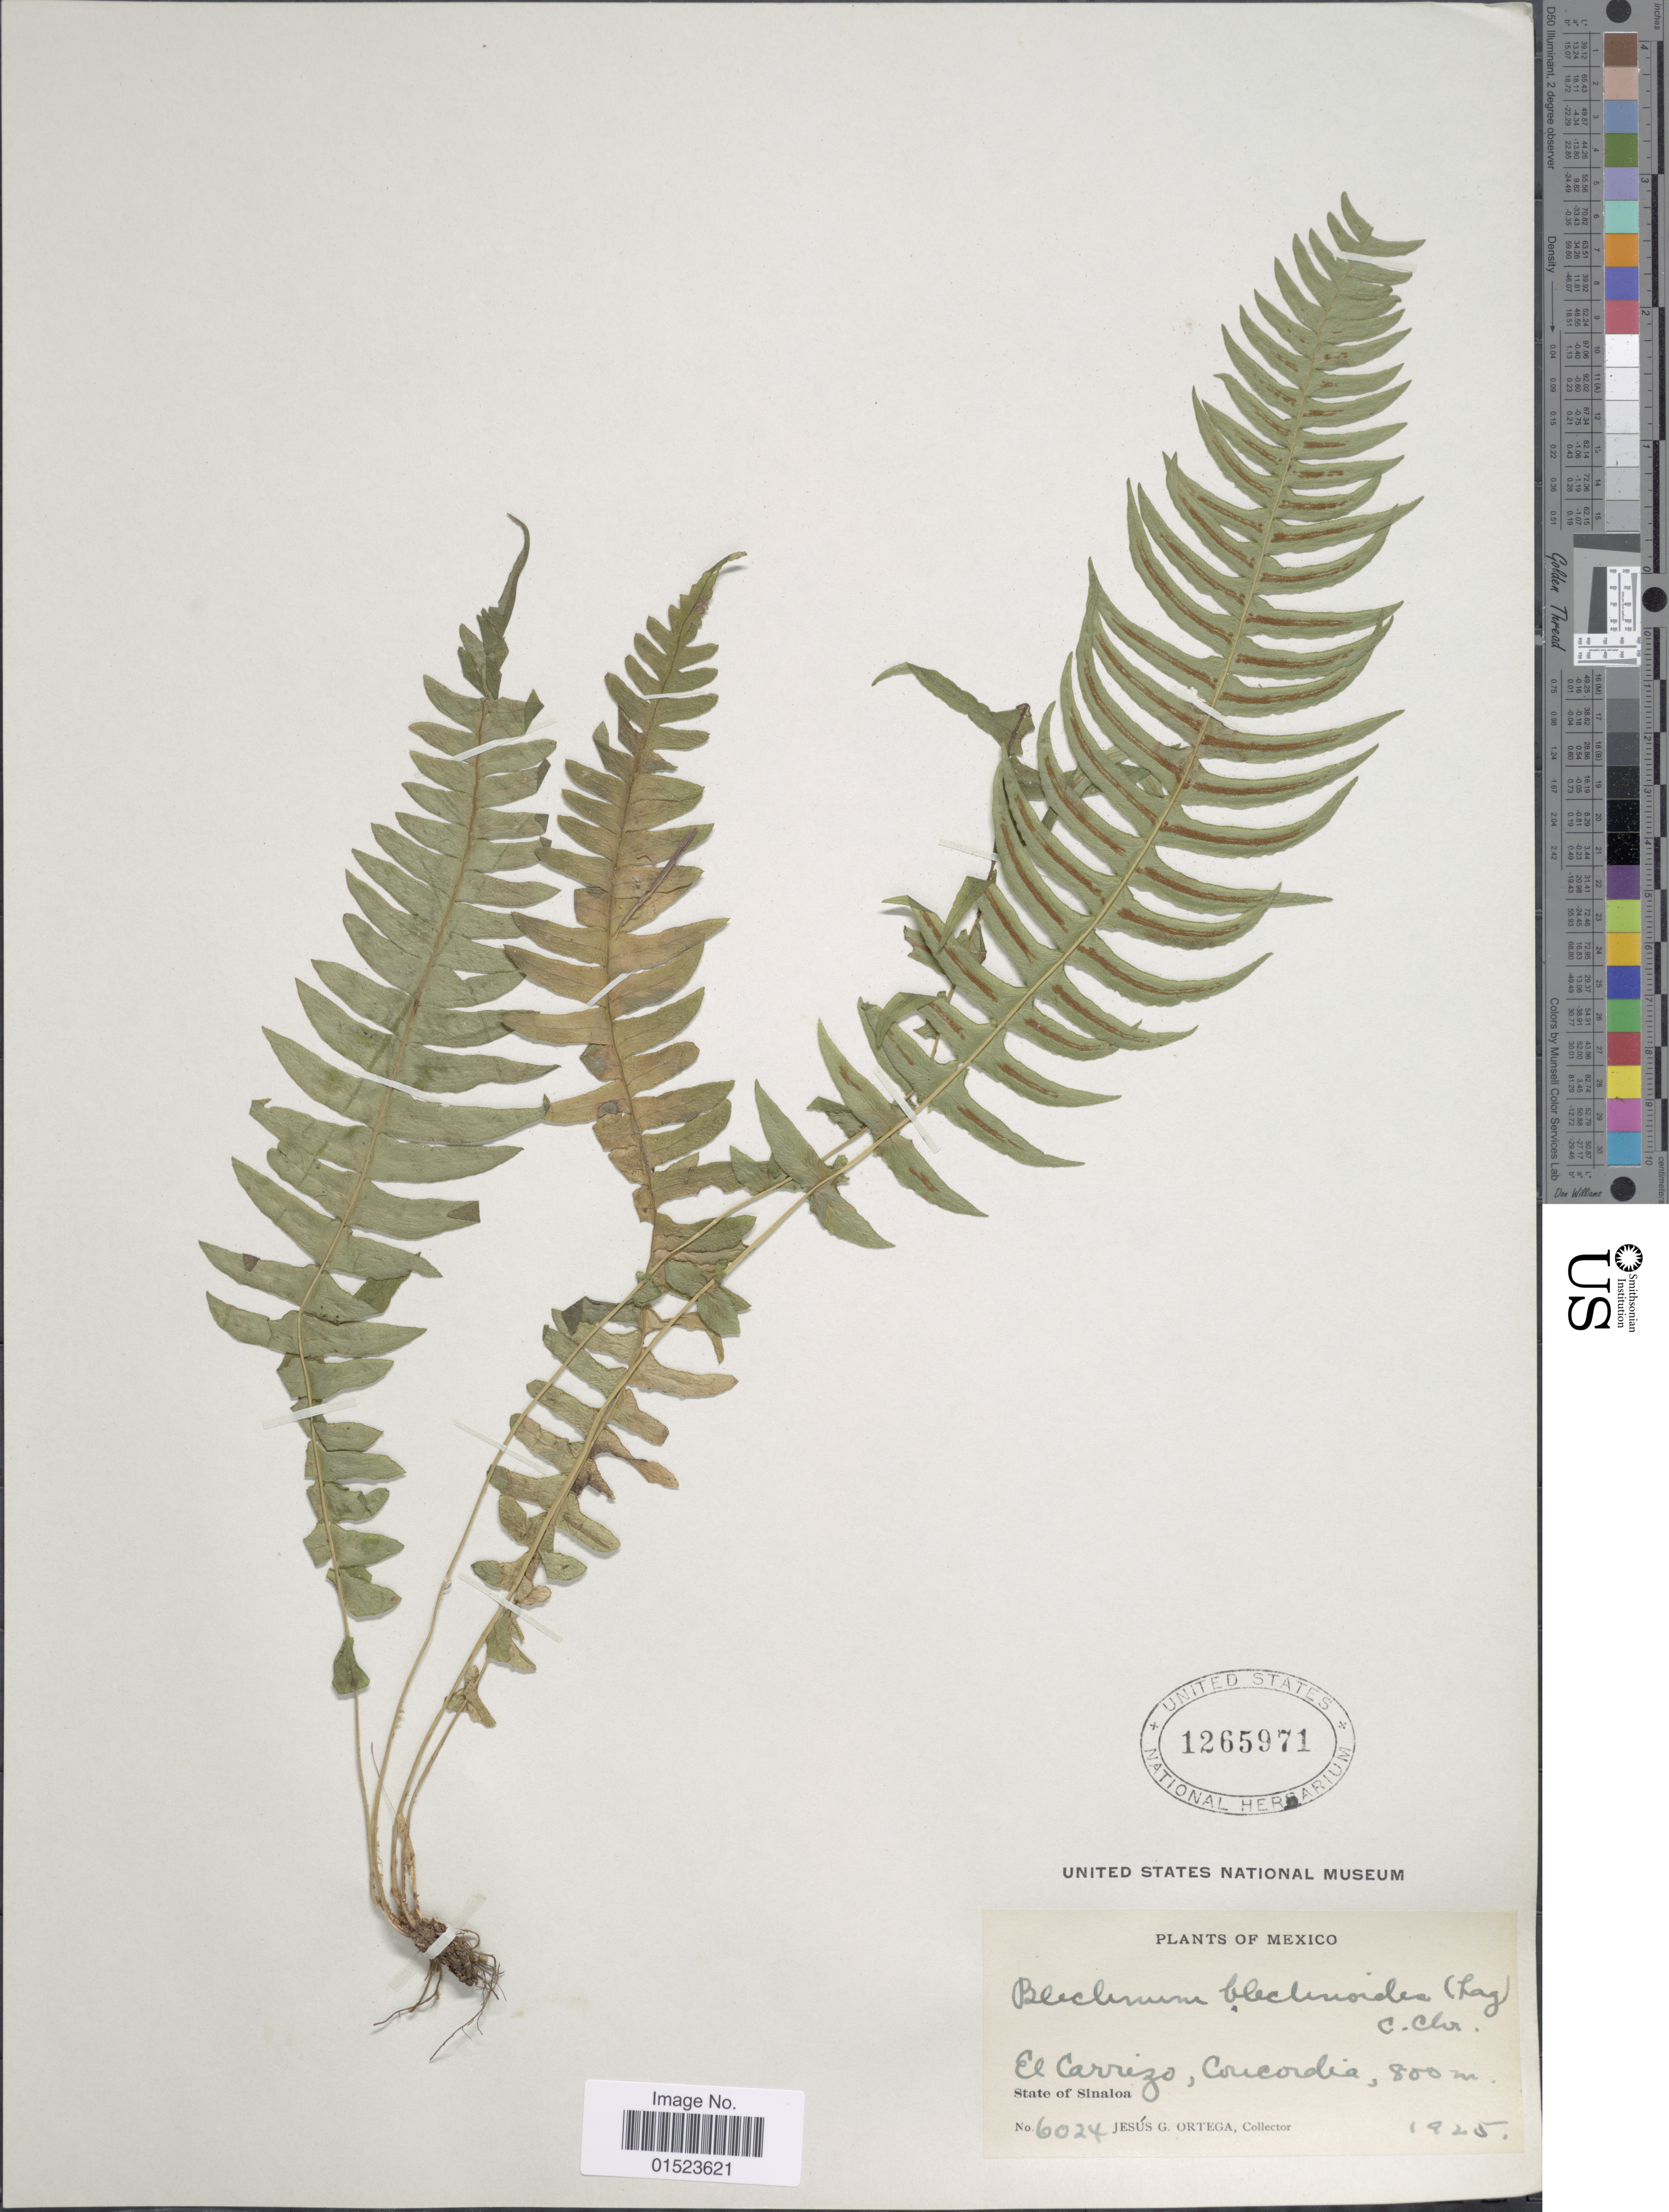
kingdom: Plantae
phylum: Tracheophyta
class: Polypodiopsida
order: Polypodiales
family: Blechnaceae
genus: Blechnum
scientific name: Blechnum appendiculatum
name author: Willd.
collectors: J. Ortega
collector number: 6024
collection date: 1925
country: Mexico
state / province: Sinaloa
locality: El Carrizo, Concordia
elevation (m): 800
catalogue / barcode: US 1265971